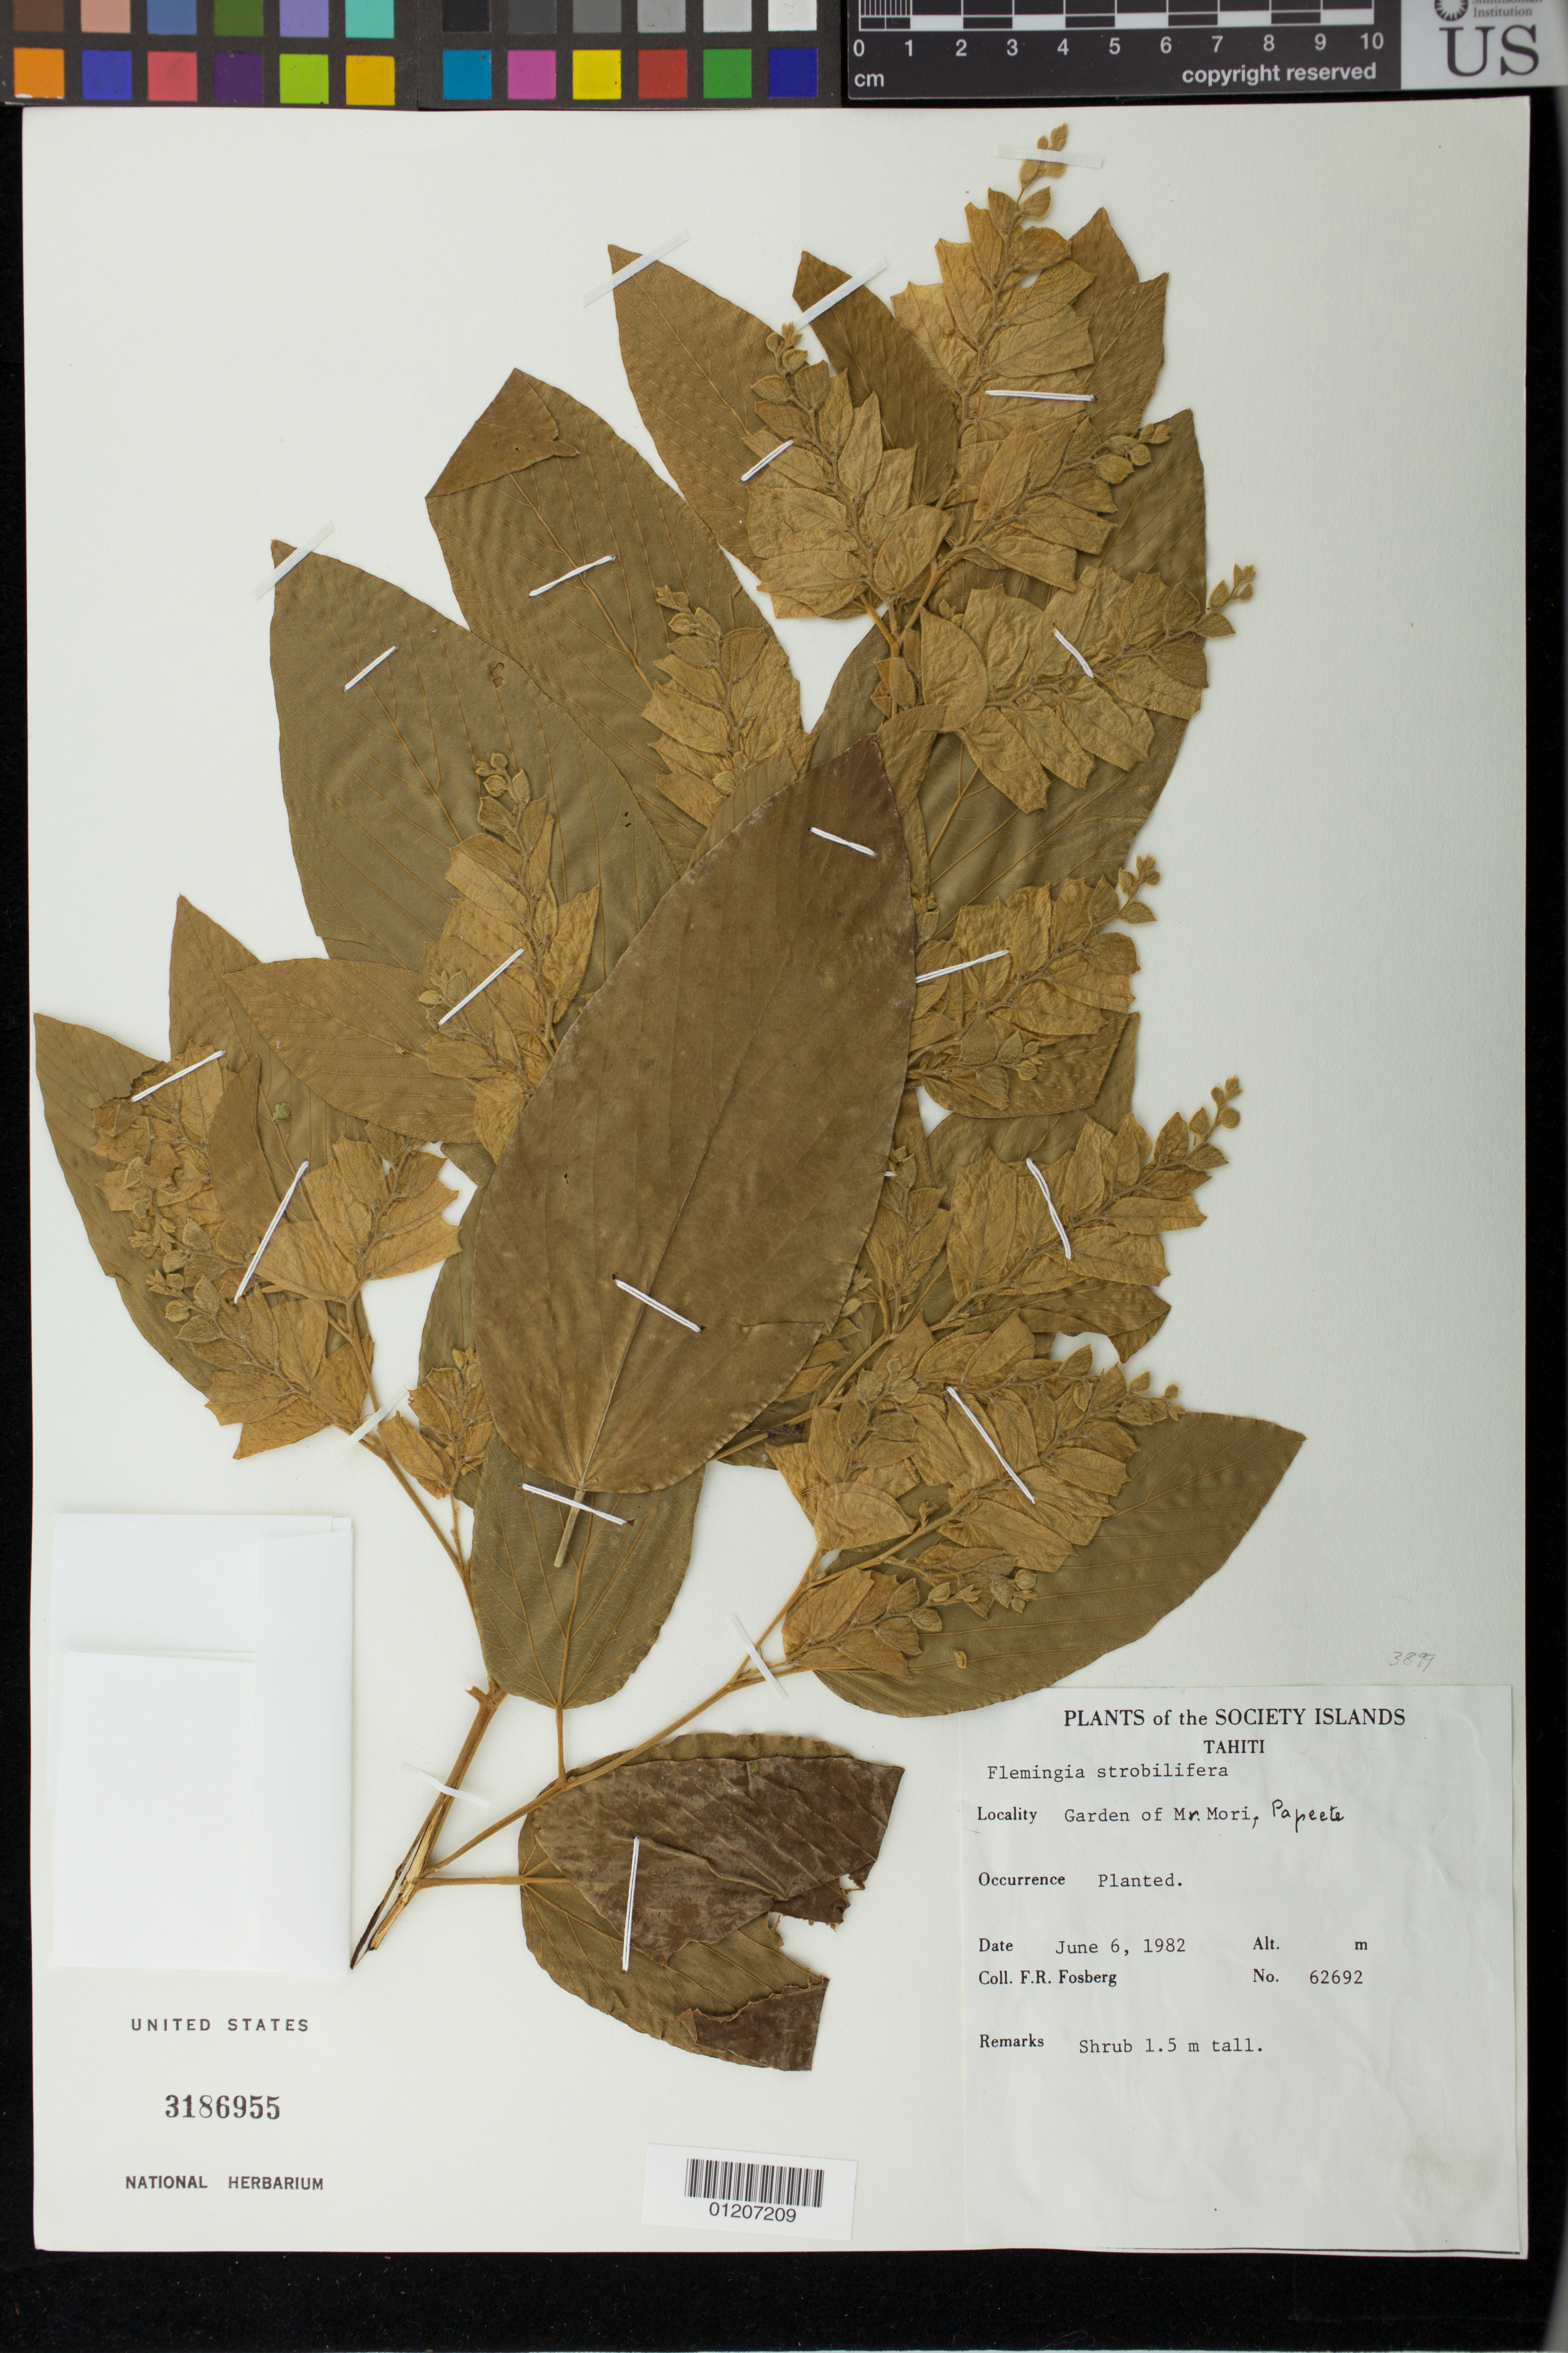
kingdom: Plantae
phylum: Tracheophyta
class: Magnoliopsida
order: Fabales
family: Fabaceae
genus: Flemingia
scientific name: Flemingia strobilifera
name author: (L.) W.T. Aiton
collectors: F. R. Fosberg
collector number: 62692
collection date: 1982-06-06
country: French Polynesia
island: Tahiti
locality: Garden of Mr. Mori, Papeete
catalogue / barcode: US 3186955